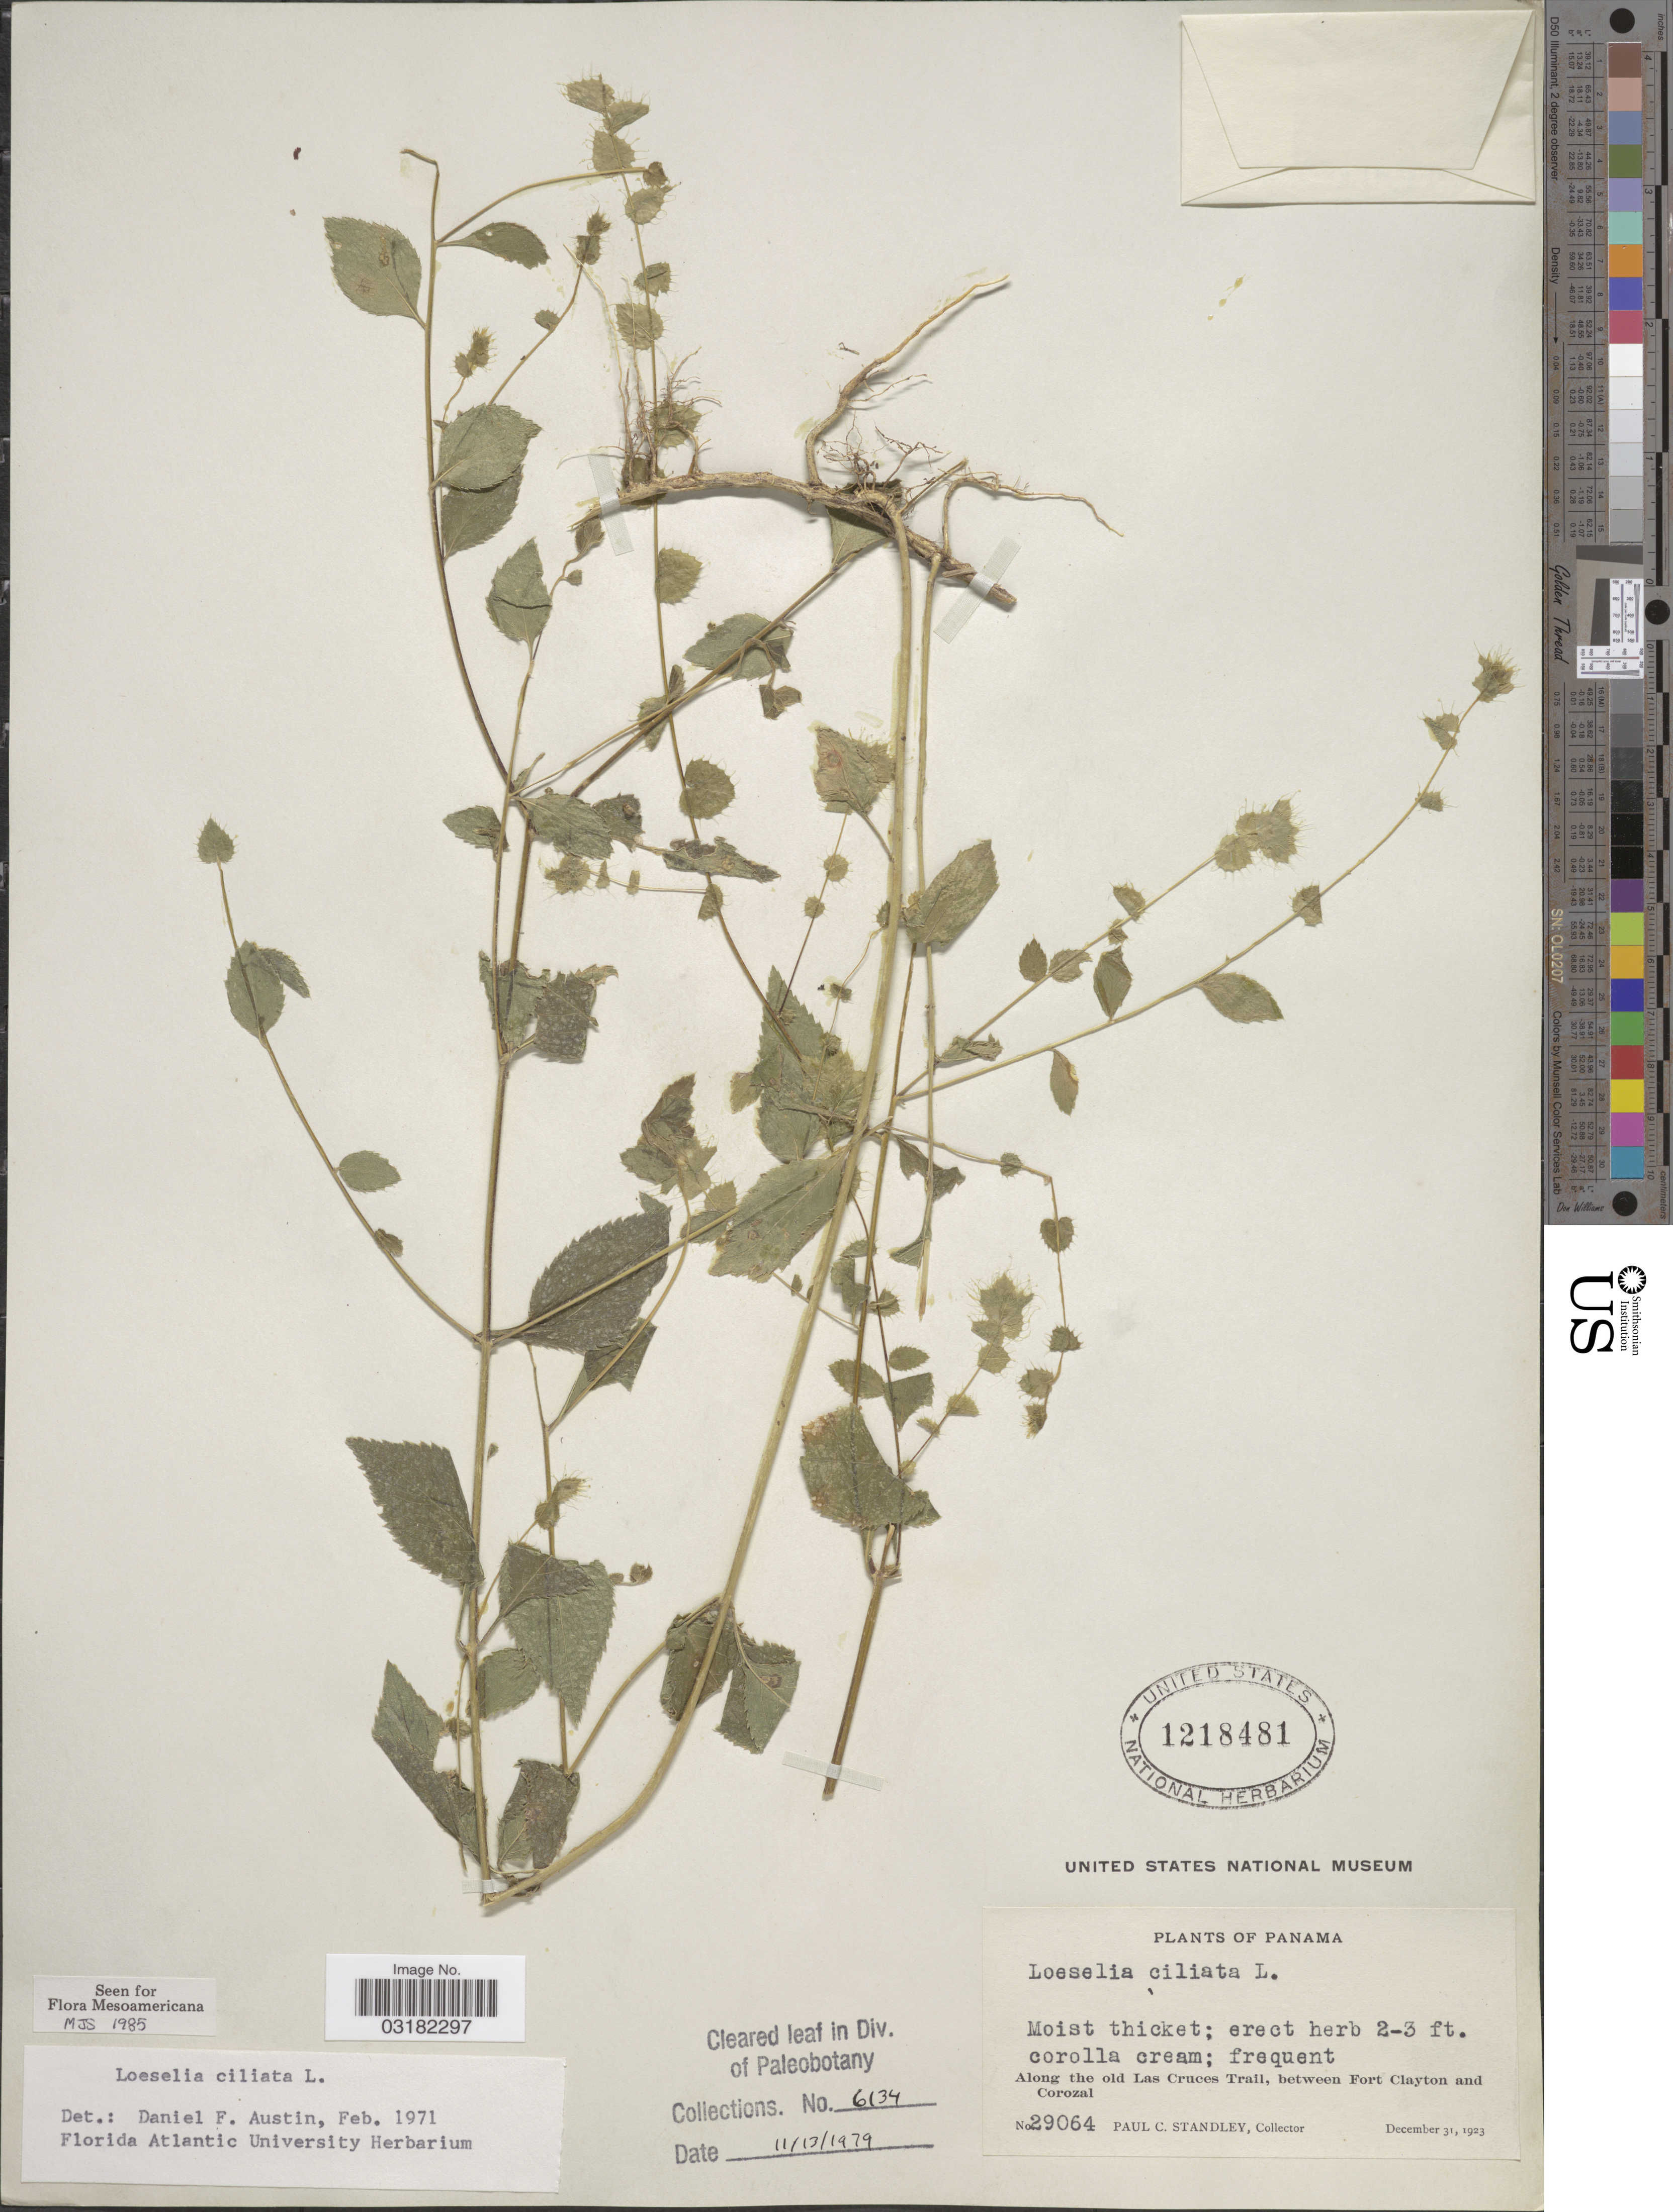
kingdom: Plantae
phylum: Tracheophyta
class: Magnoliopsida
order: Ericales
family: Polemoniaceae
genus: Loeselia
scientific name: Loeselia ciliata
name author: L.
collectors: P. C. Standley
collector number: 29064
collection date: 1923-12-31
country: Panama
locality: Along the old Las Cruces Trail, between Fort Clayton and Corozal.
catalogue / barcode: US 1218481